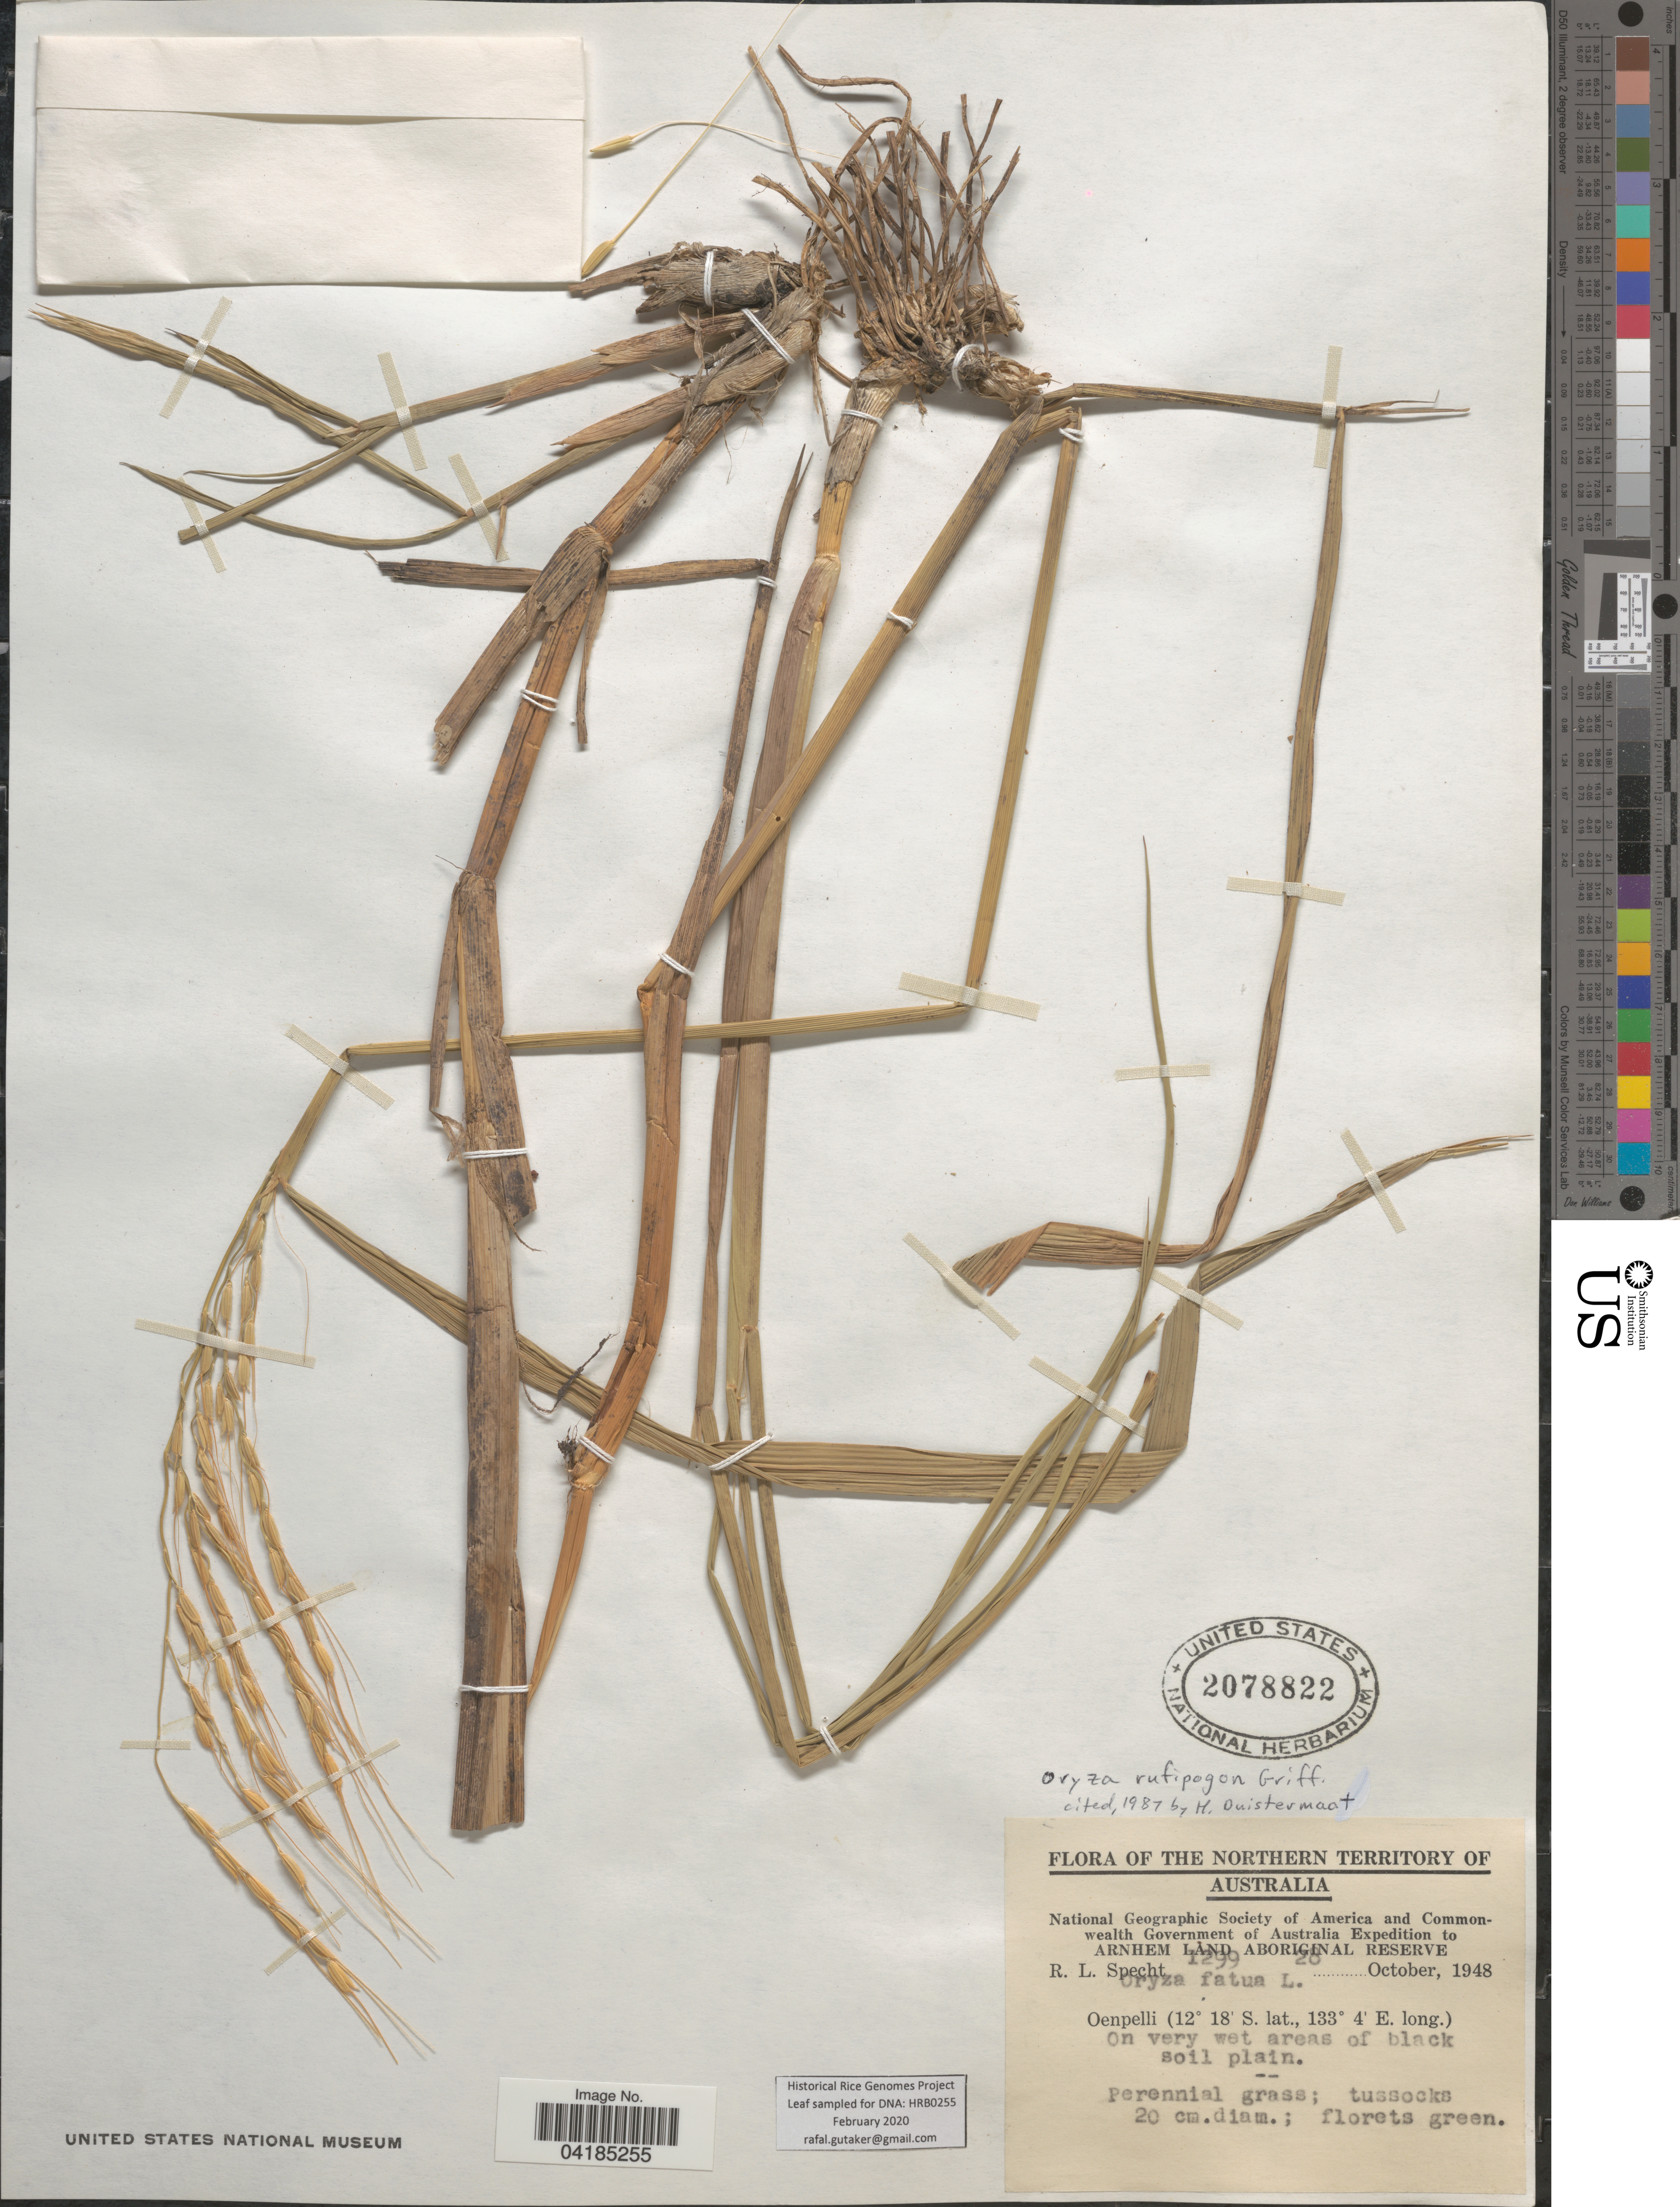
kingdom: Plantae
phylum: Tracheophyta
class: Liliopsida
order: Poales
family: Poaceae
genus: Oryza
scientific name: Oryza rufipogon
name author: Griffith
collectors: R. L. Specht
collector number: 1299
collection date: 1948-10-28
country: Australia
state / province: Northern Territory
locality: National Geographic Society of America and Commonwealth Government of Australia Expedition to Arnhem Land Aboriginal Reserve. Oenpelli.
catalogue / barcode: US 2078822